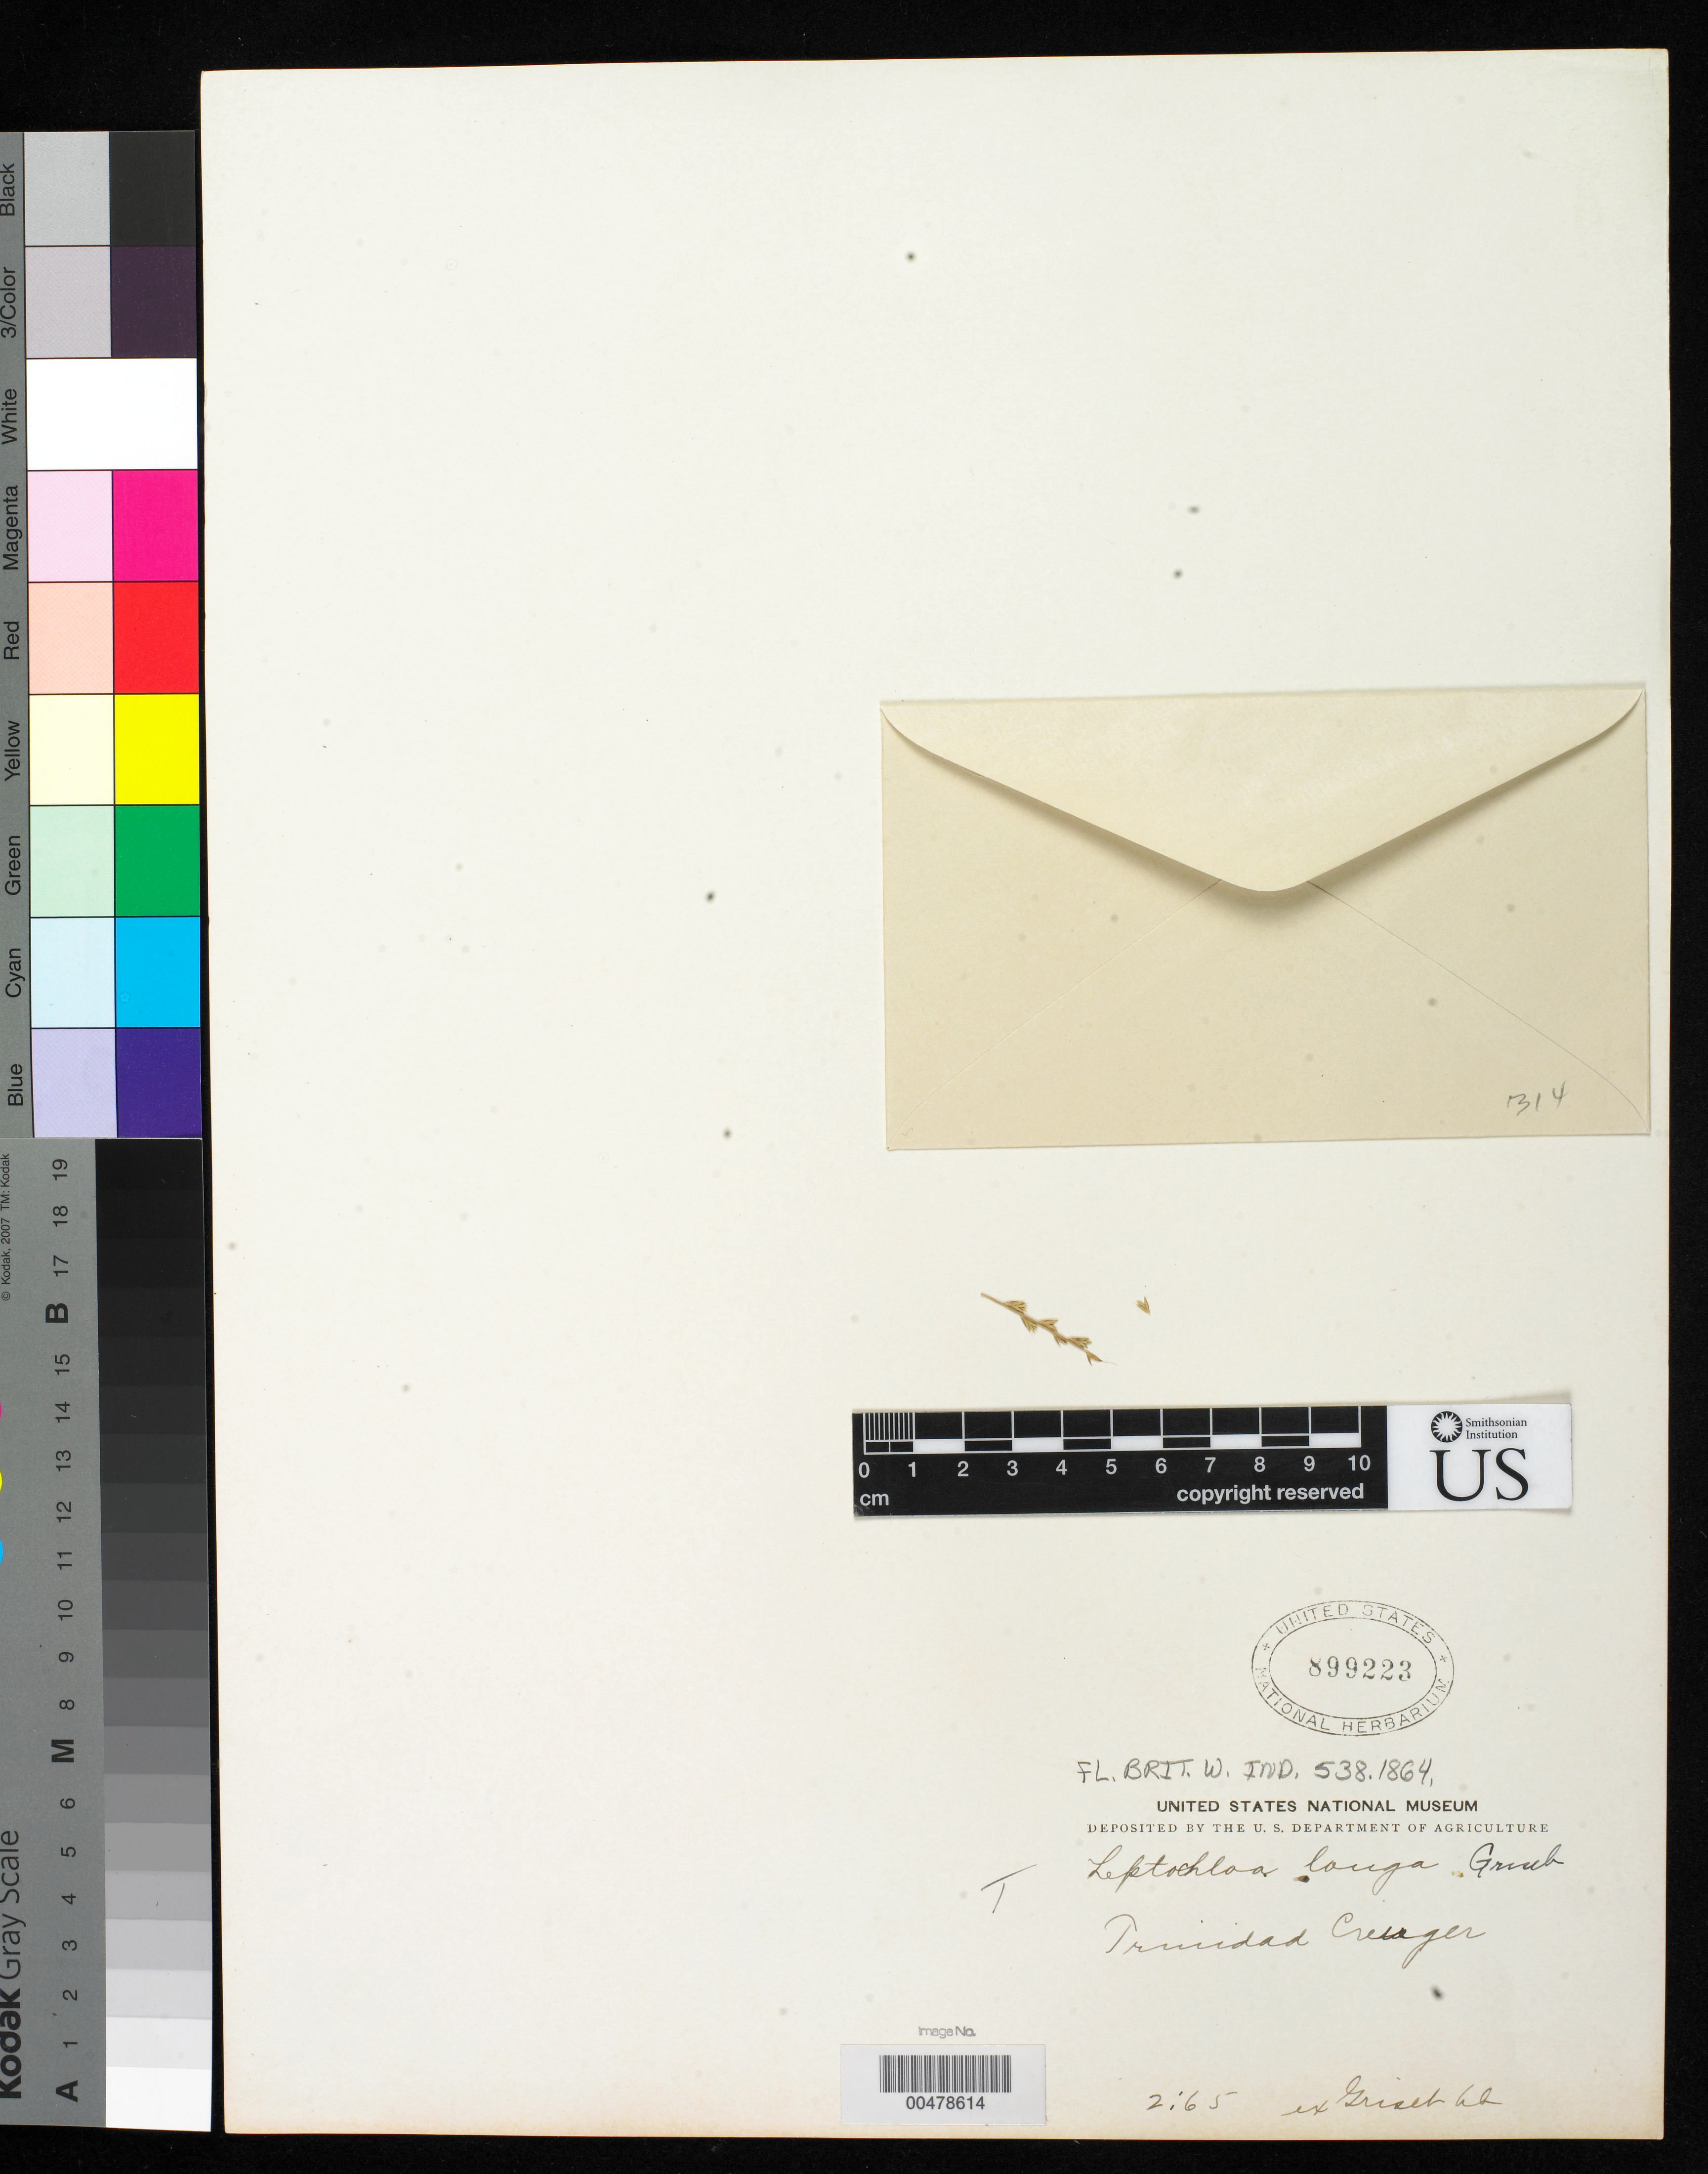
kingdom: Plantae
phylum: Tracheophyta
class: Liliopsida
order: Poales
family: Poaceae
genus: Leptochloa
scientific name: Leptochloa longa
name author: Griseb.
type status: Isotype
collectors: H. Crueger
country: Trinidad and Tobago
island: Trinidad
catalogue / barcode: US 899223